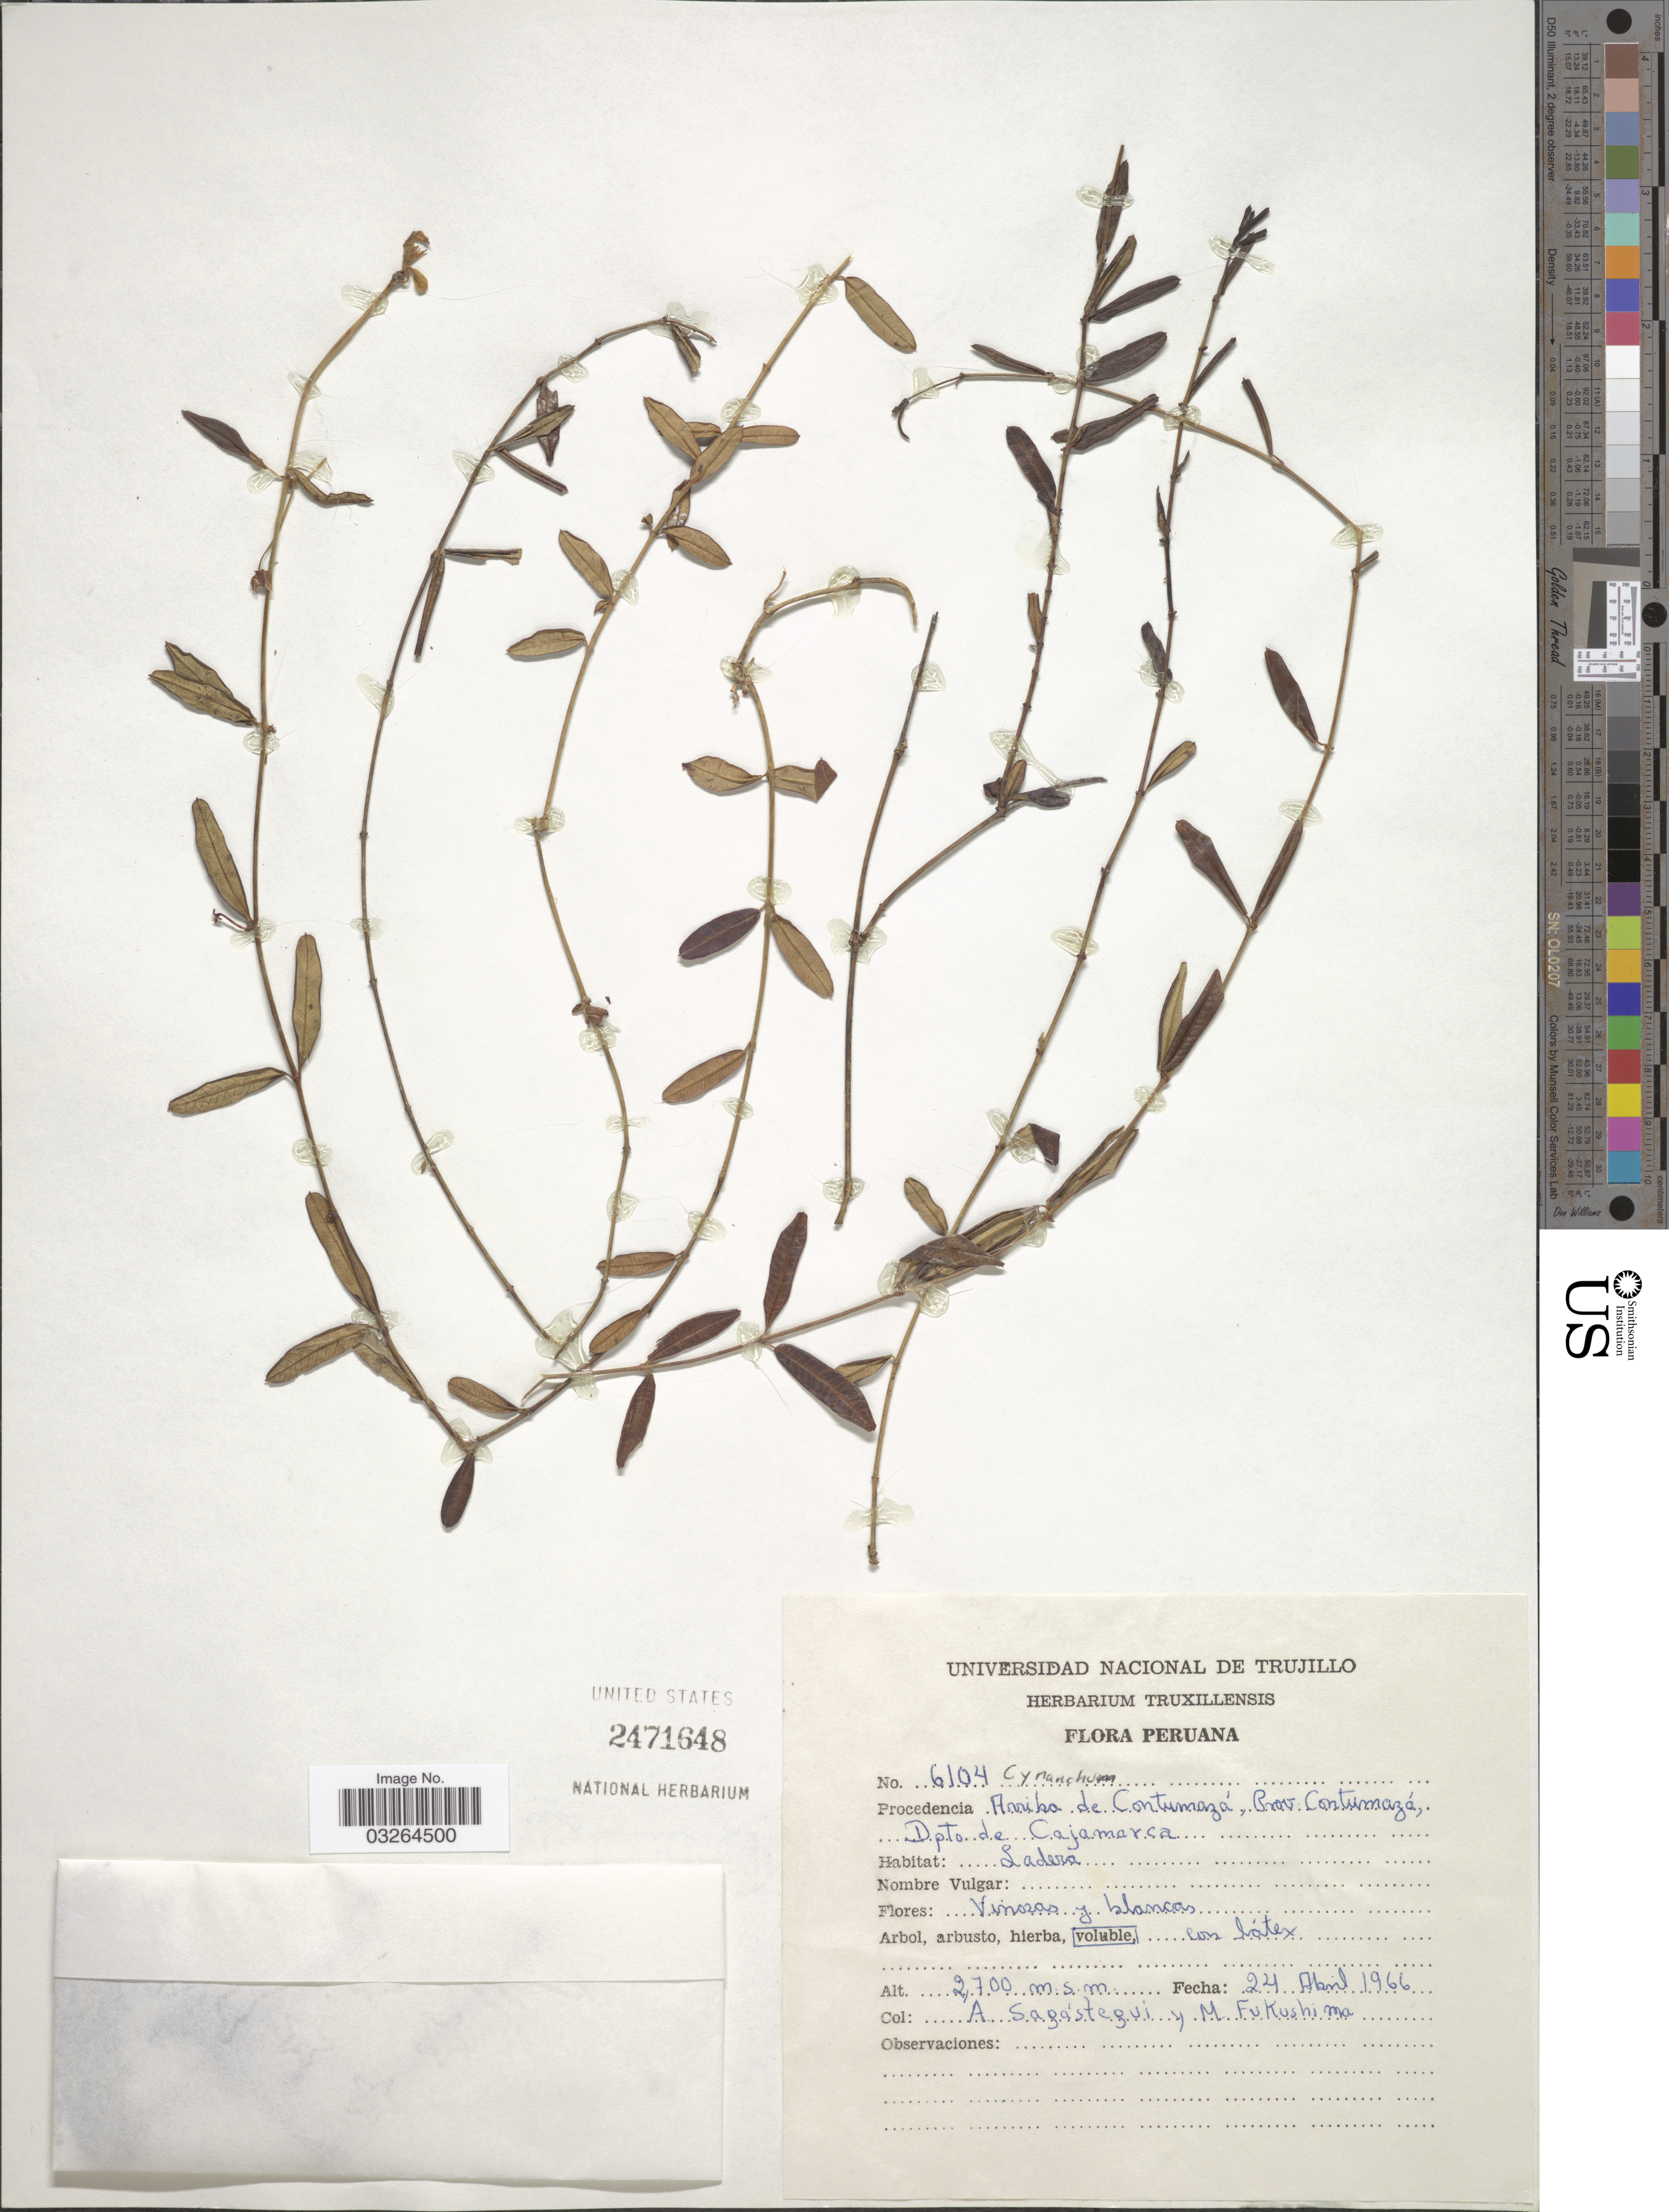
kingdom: Plantae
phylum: Tracheophyta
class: Magnoliopsida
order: Gentianales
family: Apocynaceae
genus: Cynanchum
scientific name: Cynanchum sp.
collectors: A. Sagastegui & M. Fukushima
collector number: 6104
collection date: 1966-04-24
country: Peru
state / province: Cajamarca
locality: Procedencia Arriba de Contumazá, Prov. Contumazá, Dpto de Cajamarca.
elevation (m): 2700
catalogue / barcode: US 2471648